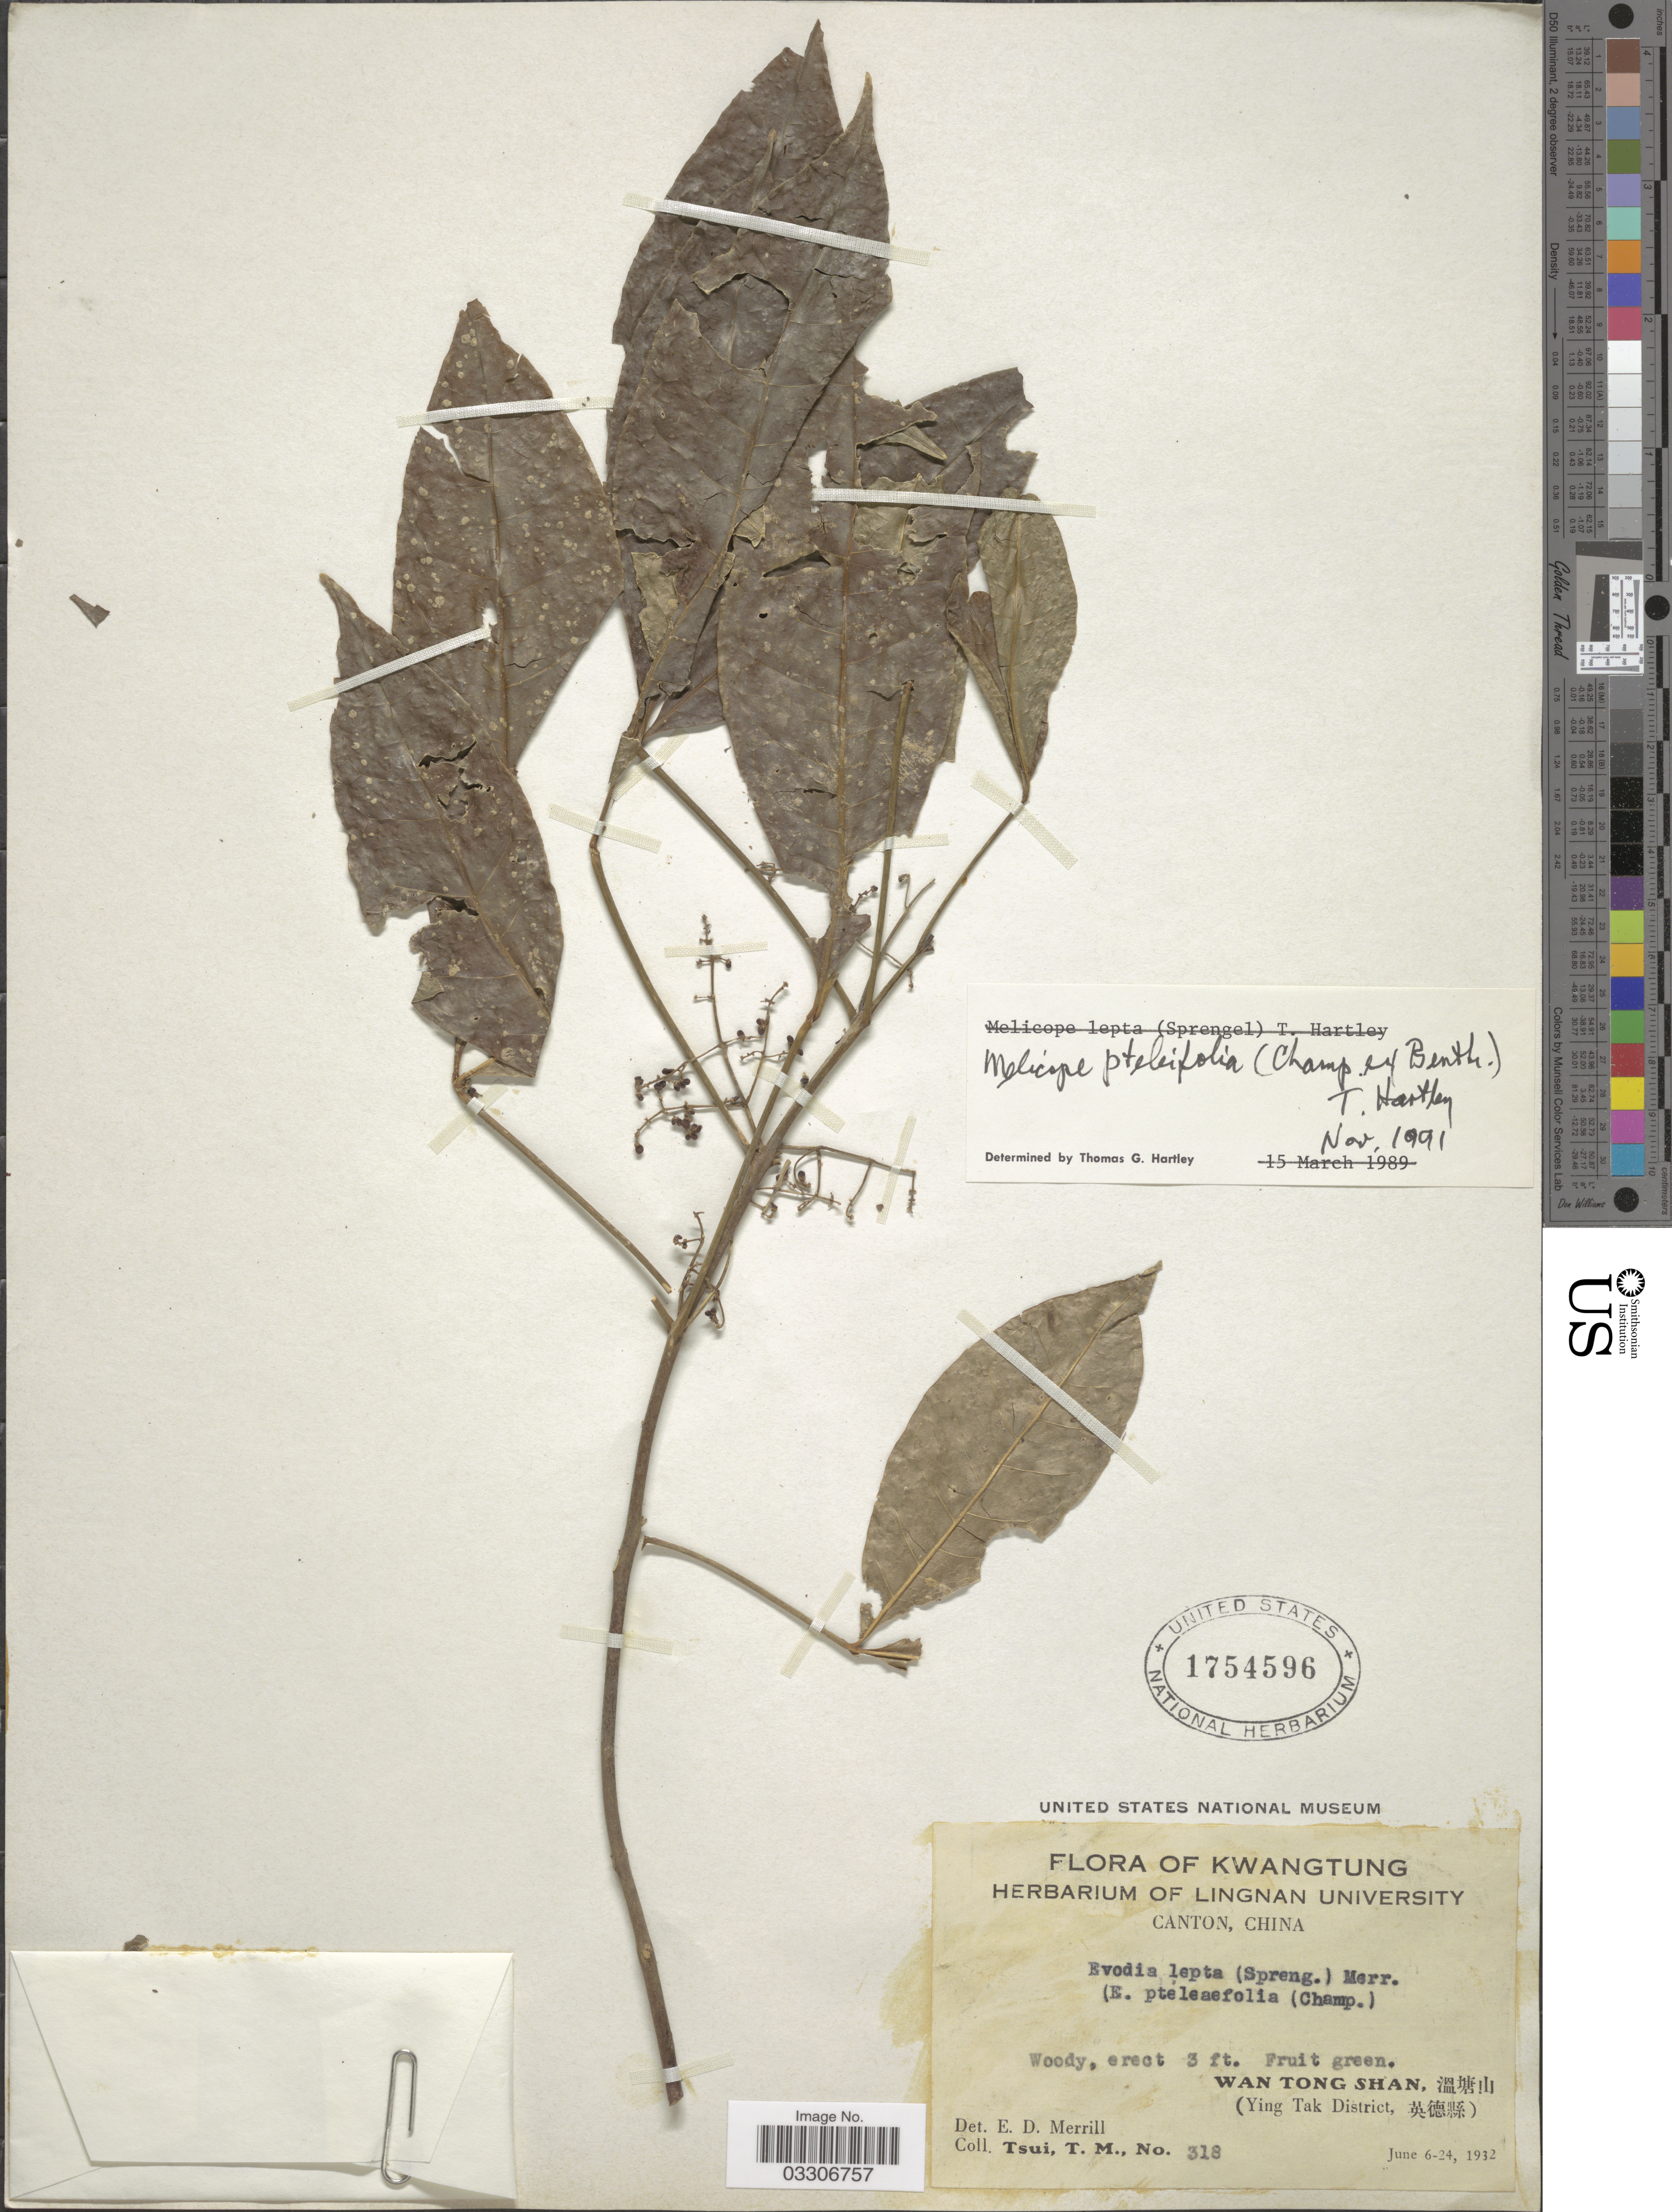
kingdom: Plantae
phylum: Tracheophyta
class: Magnoliopsida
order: Sapindales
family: Rutaceae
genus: Melicope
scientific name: Melicope pteleifolia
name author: (Champ. ex Benth.) T.G. Hartley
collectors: T. Tsui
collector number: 318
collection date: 1932-06-06/1932-06-24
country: China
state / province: Guangdong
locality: Kwatung.Wan Tong Shan, (Ying Tak District.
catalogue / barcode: US 1754596